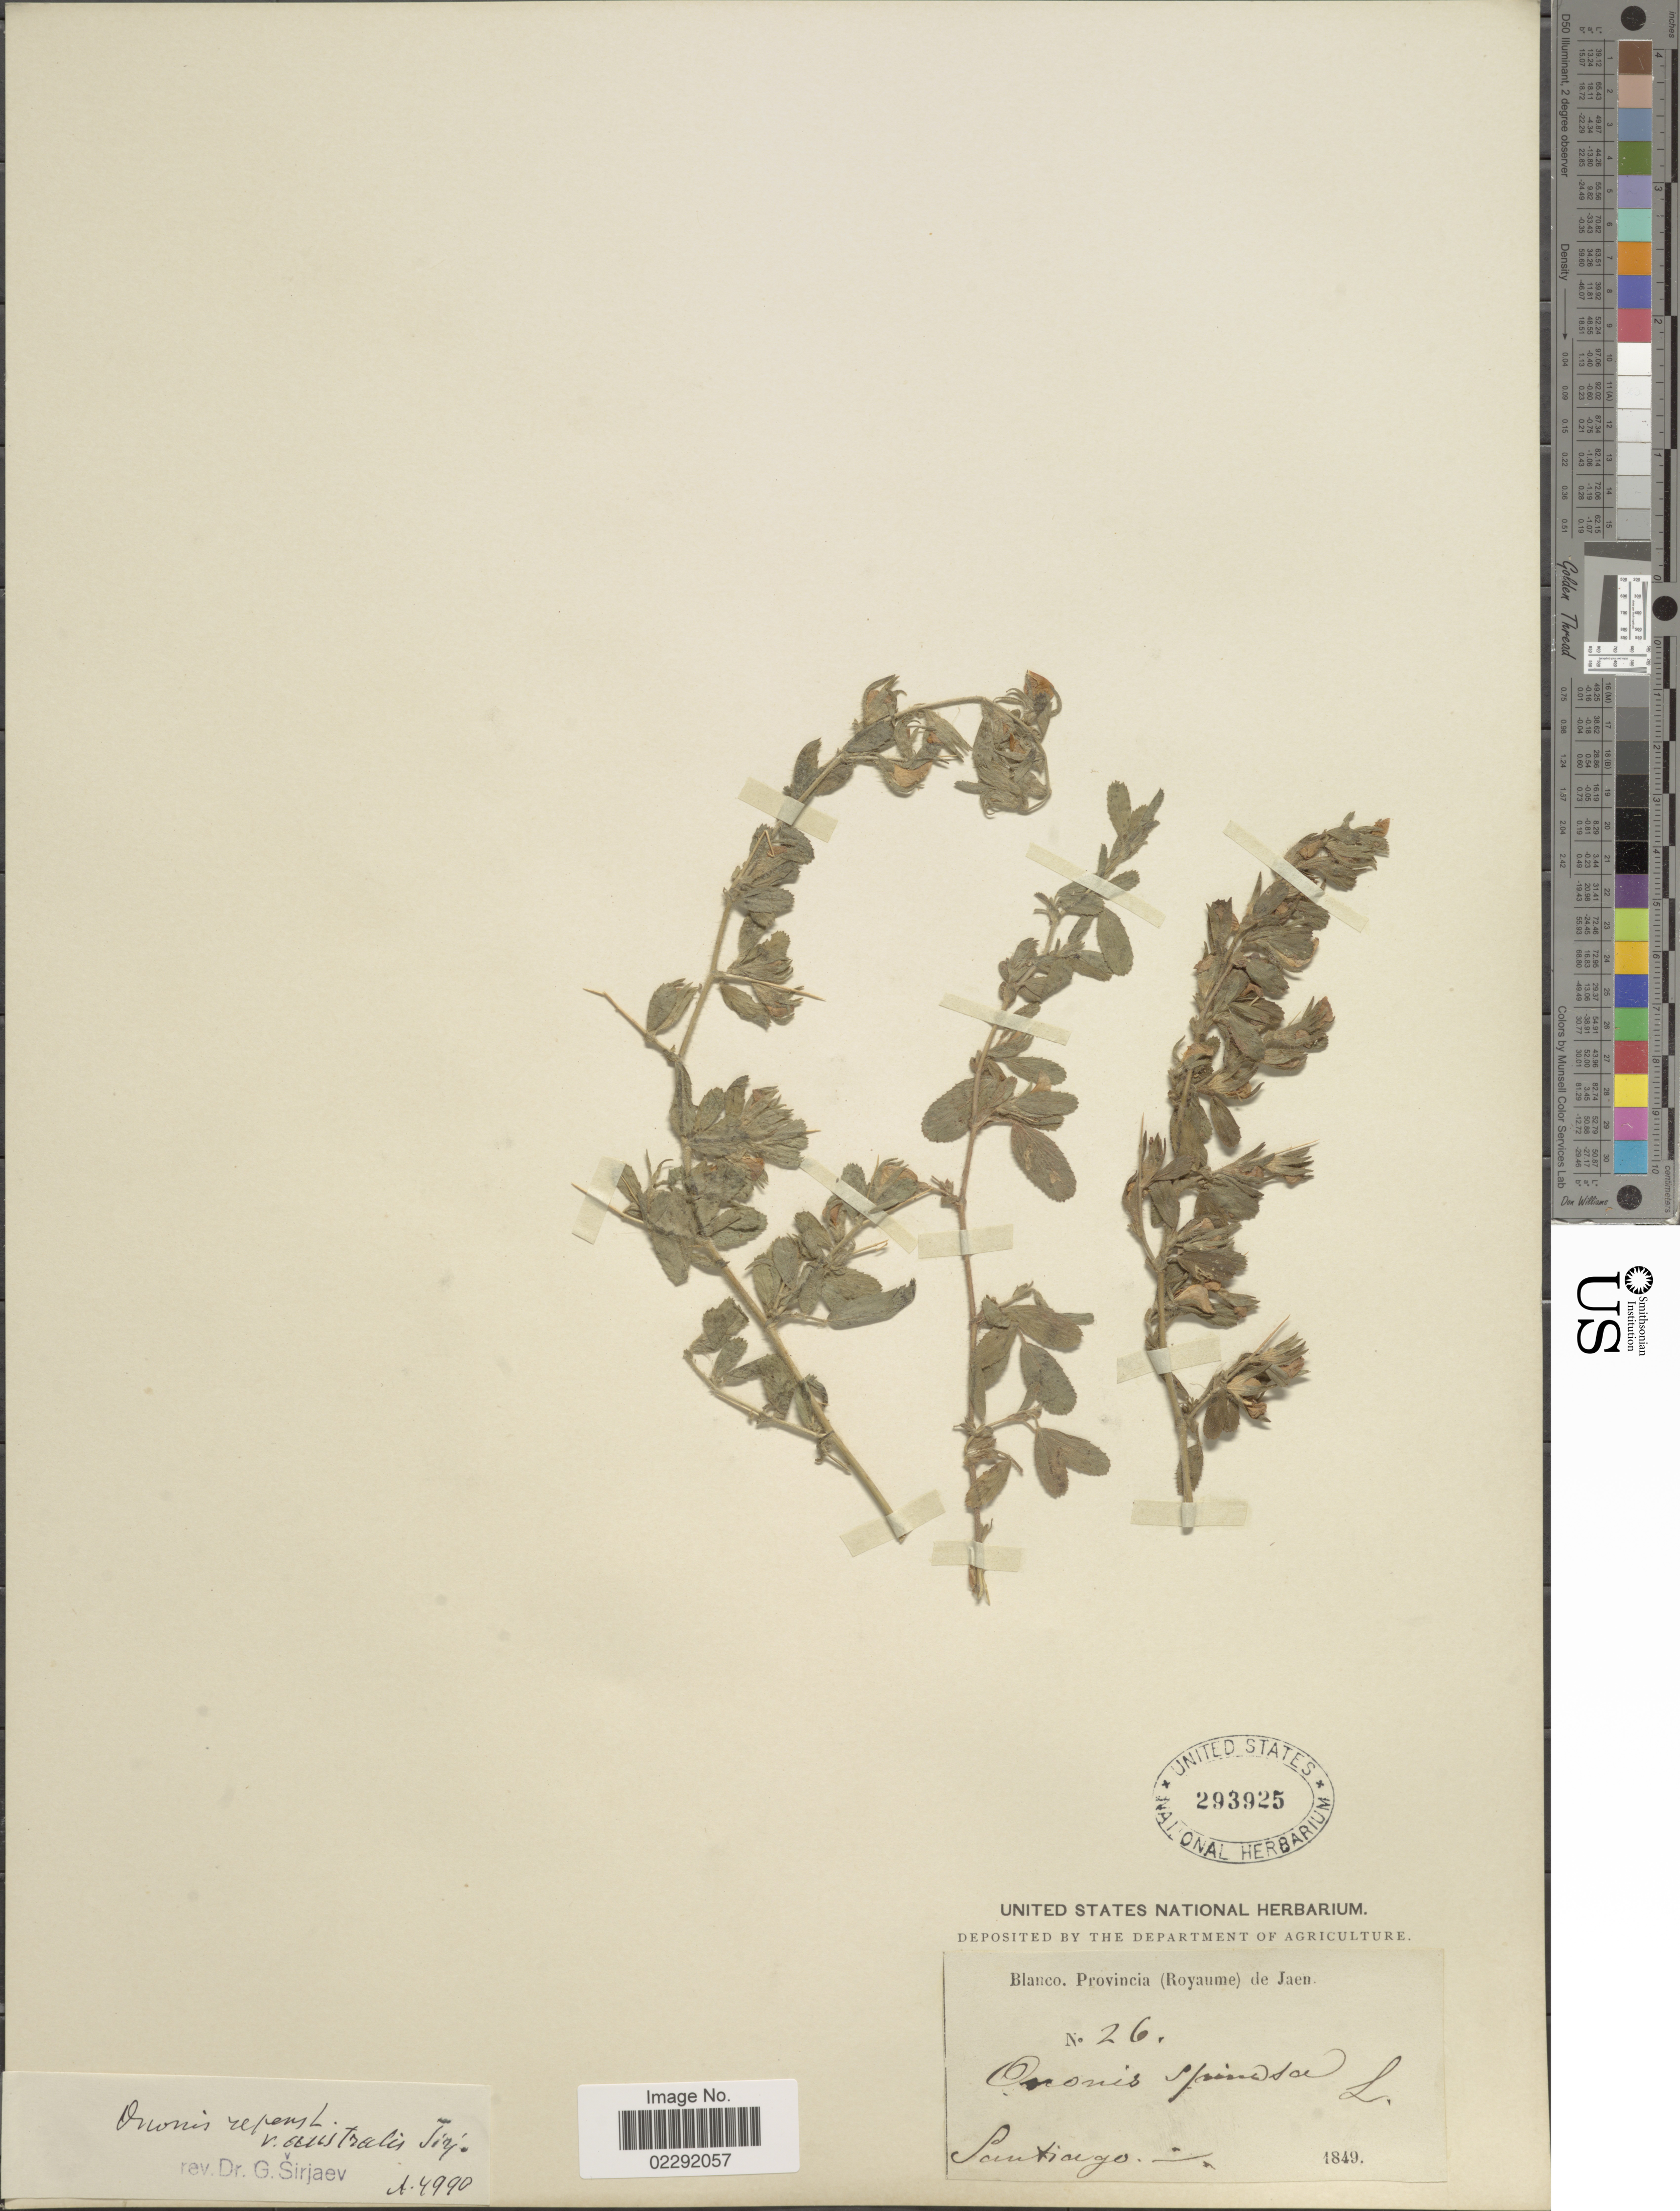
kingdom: Plantae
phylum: Tracheophyta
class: Magnoliopsida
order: Fabales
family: Fabaceae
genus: Ononis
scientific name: Ononis repens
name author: L.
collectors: -. Santiago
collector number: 26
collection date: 1849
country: United Kingdom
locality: Blanco. Provincia (Royaume) de Jaen.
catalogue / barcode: US 293925